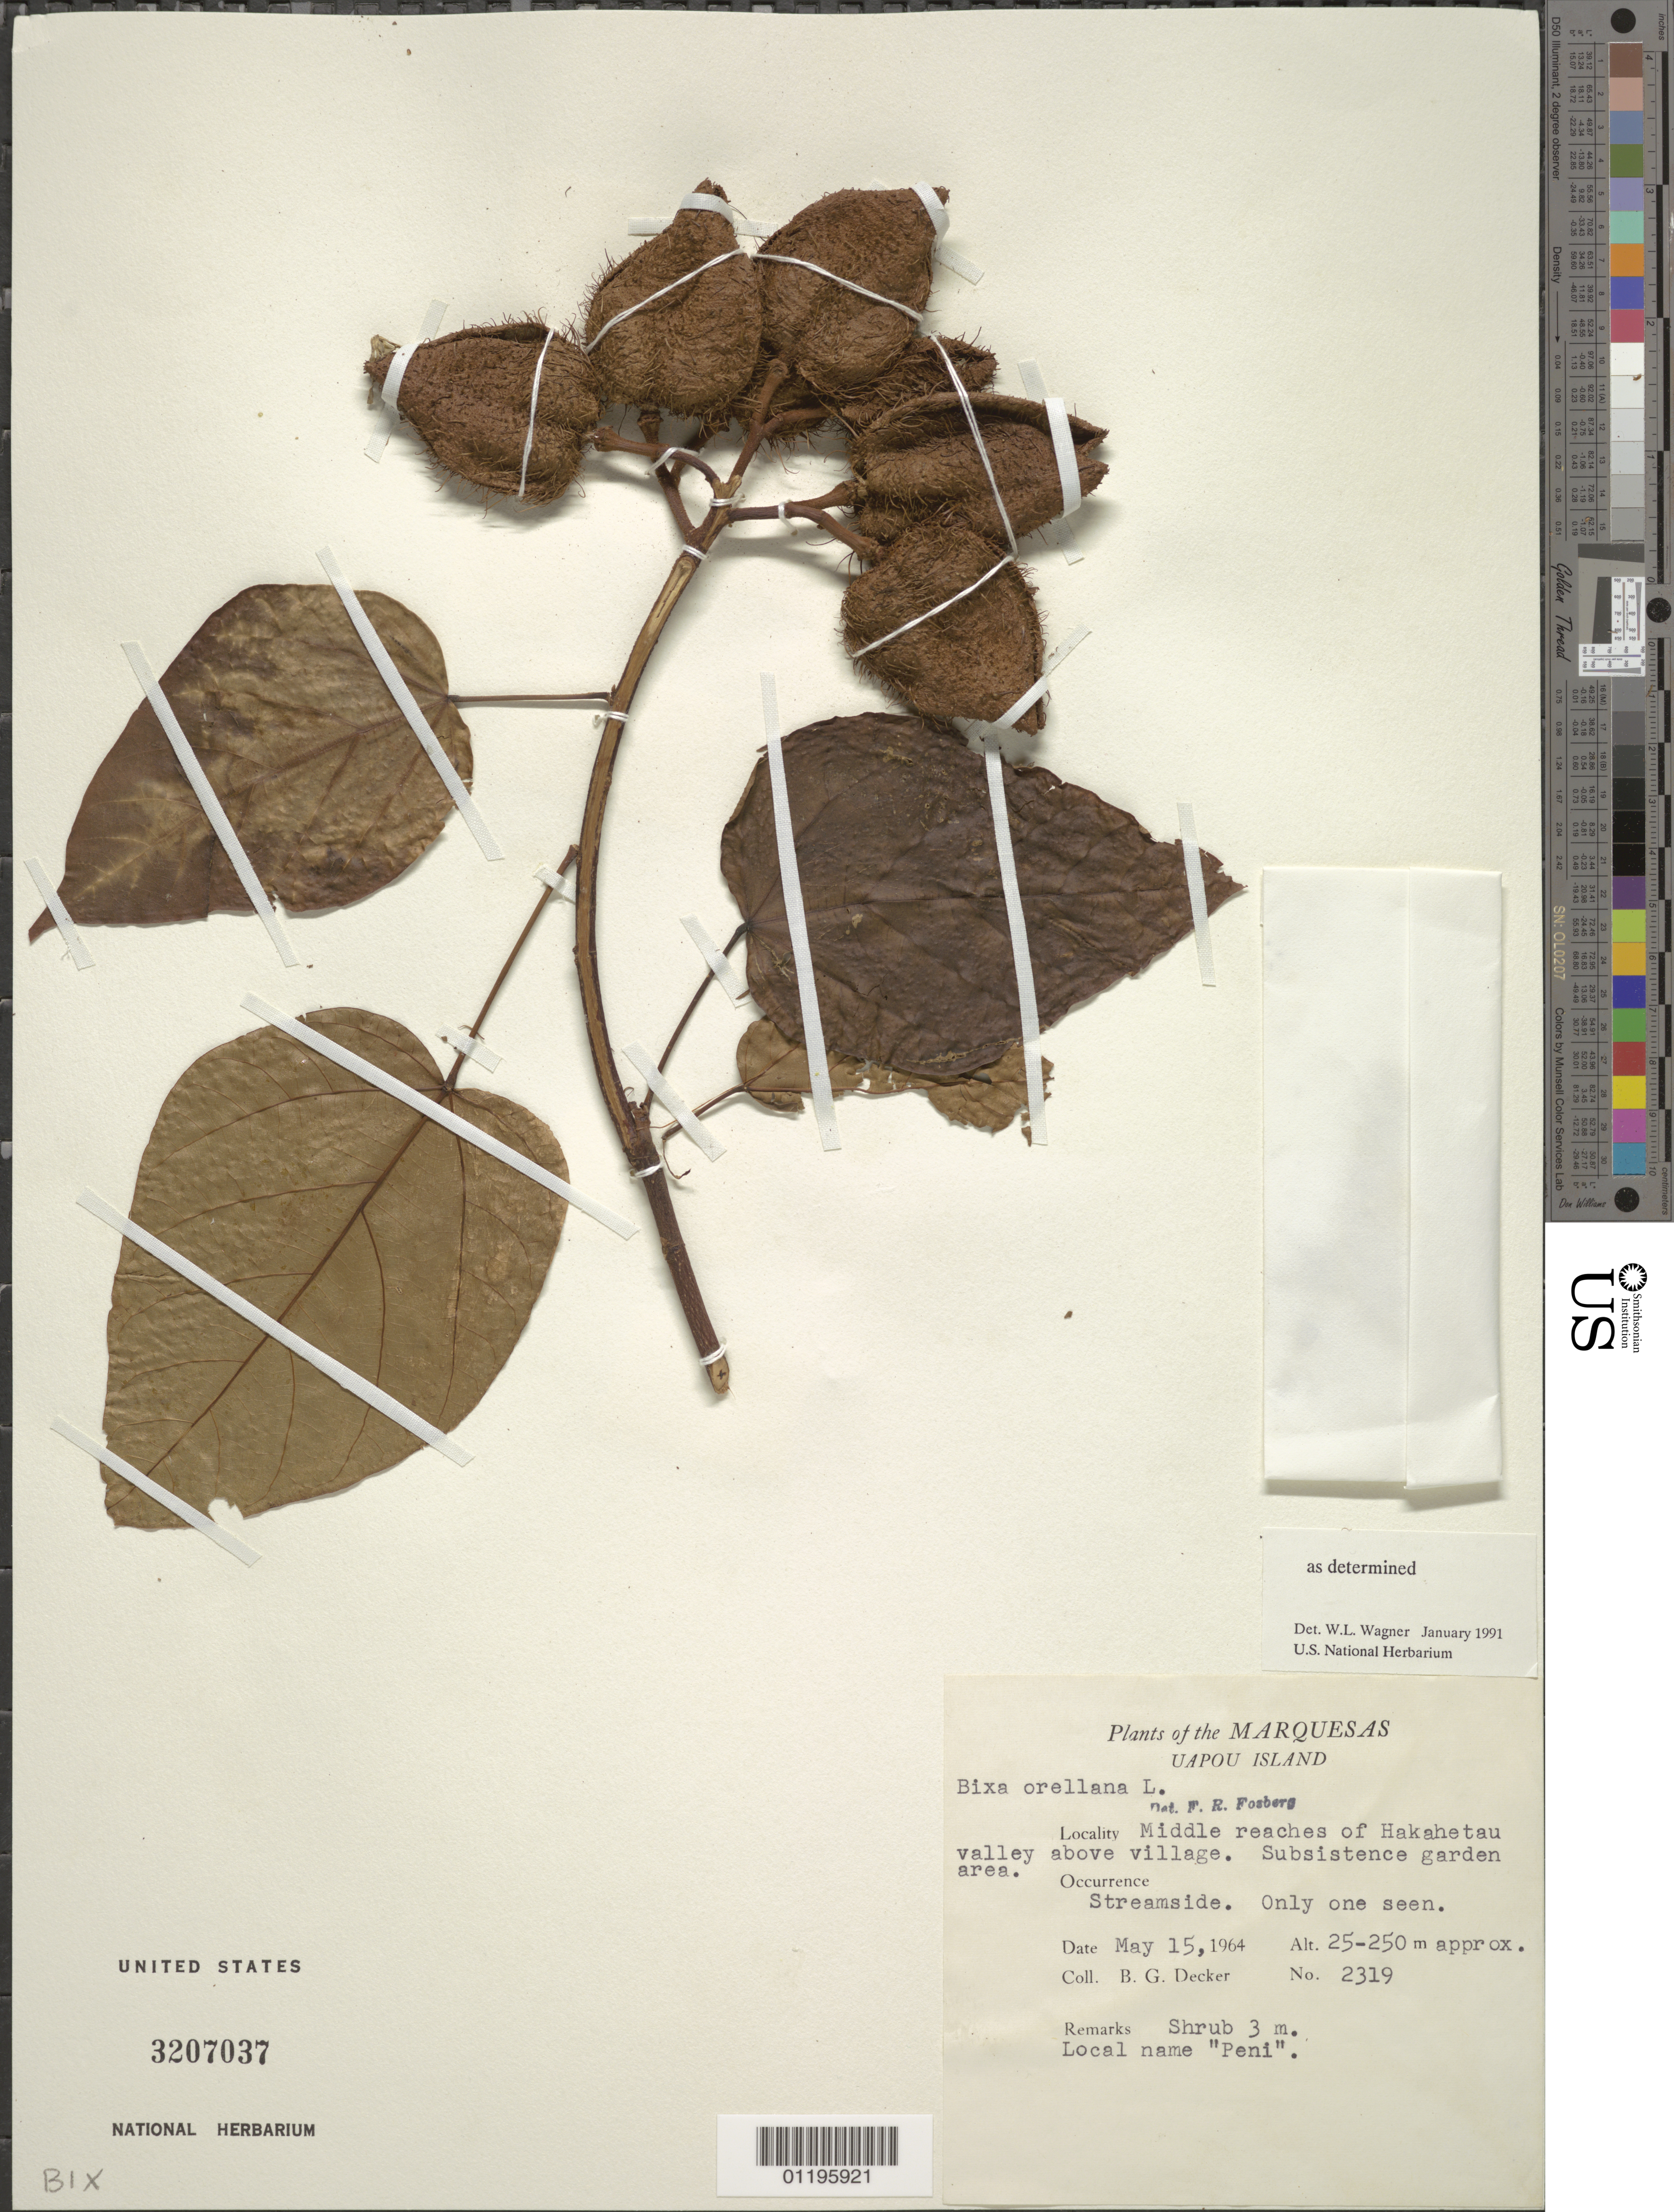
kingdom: Plantae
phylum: Tracheophyta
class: Magnoliopsida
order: Malvales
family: Bixaceae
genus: Bixa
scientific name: Bixa orellana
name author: L.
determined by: Wagner, W. L., (BOT), Smithsonian Institution - National Museum of Natural History (UNITED STATES)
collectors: B. G. Decker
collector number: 2319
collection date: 1964-05-15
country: French Polynesia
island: Ua Pou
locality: middle reaches of Hakahetau Valley above village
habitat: Subsistence garden area, streamside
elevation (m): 25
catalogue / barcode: US 3207037